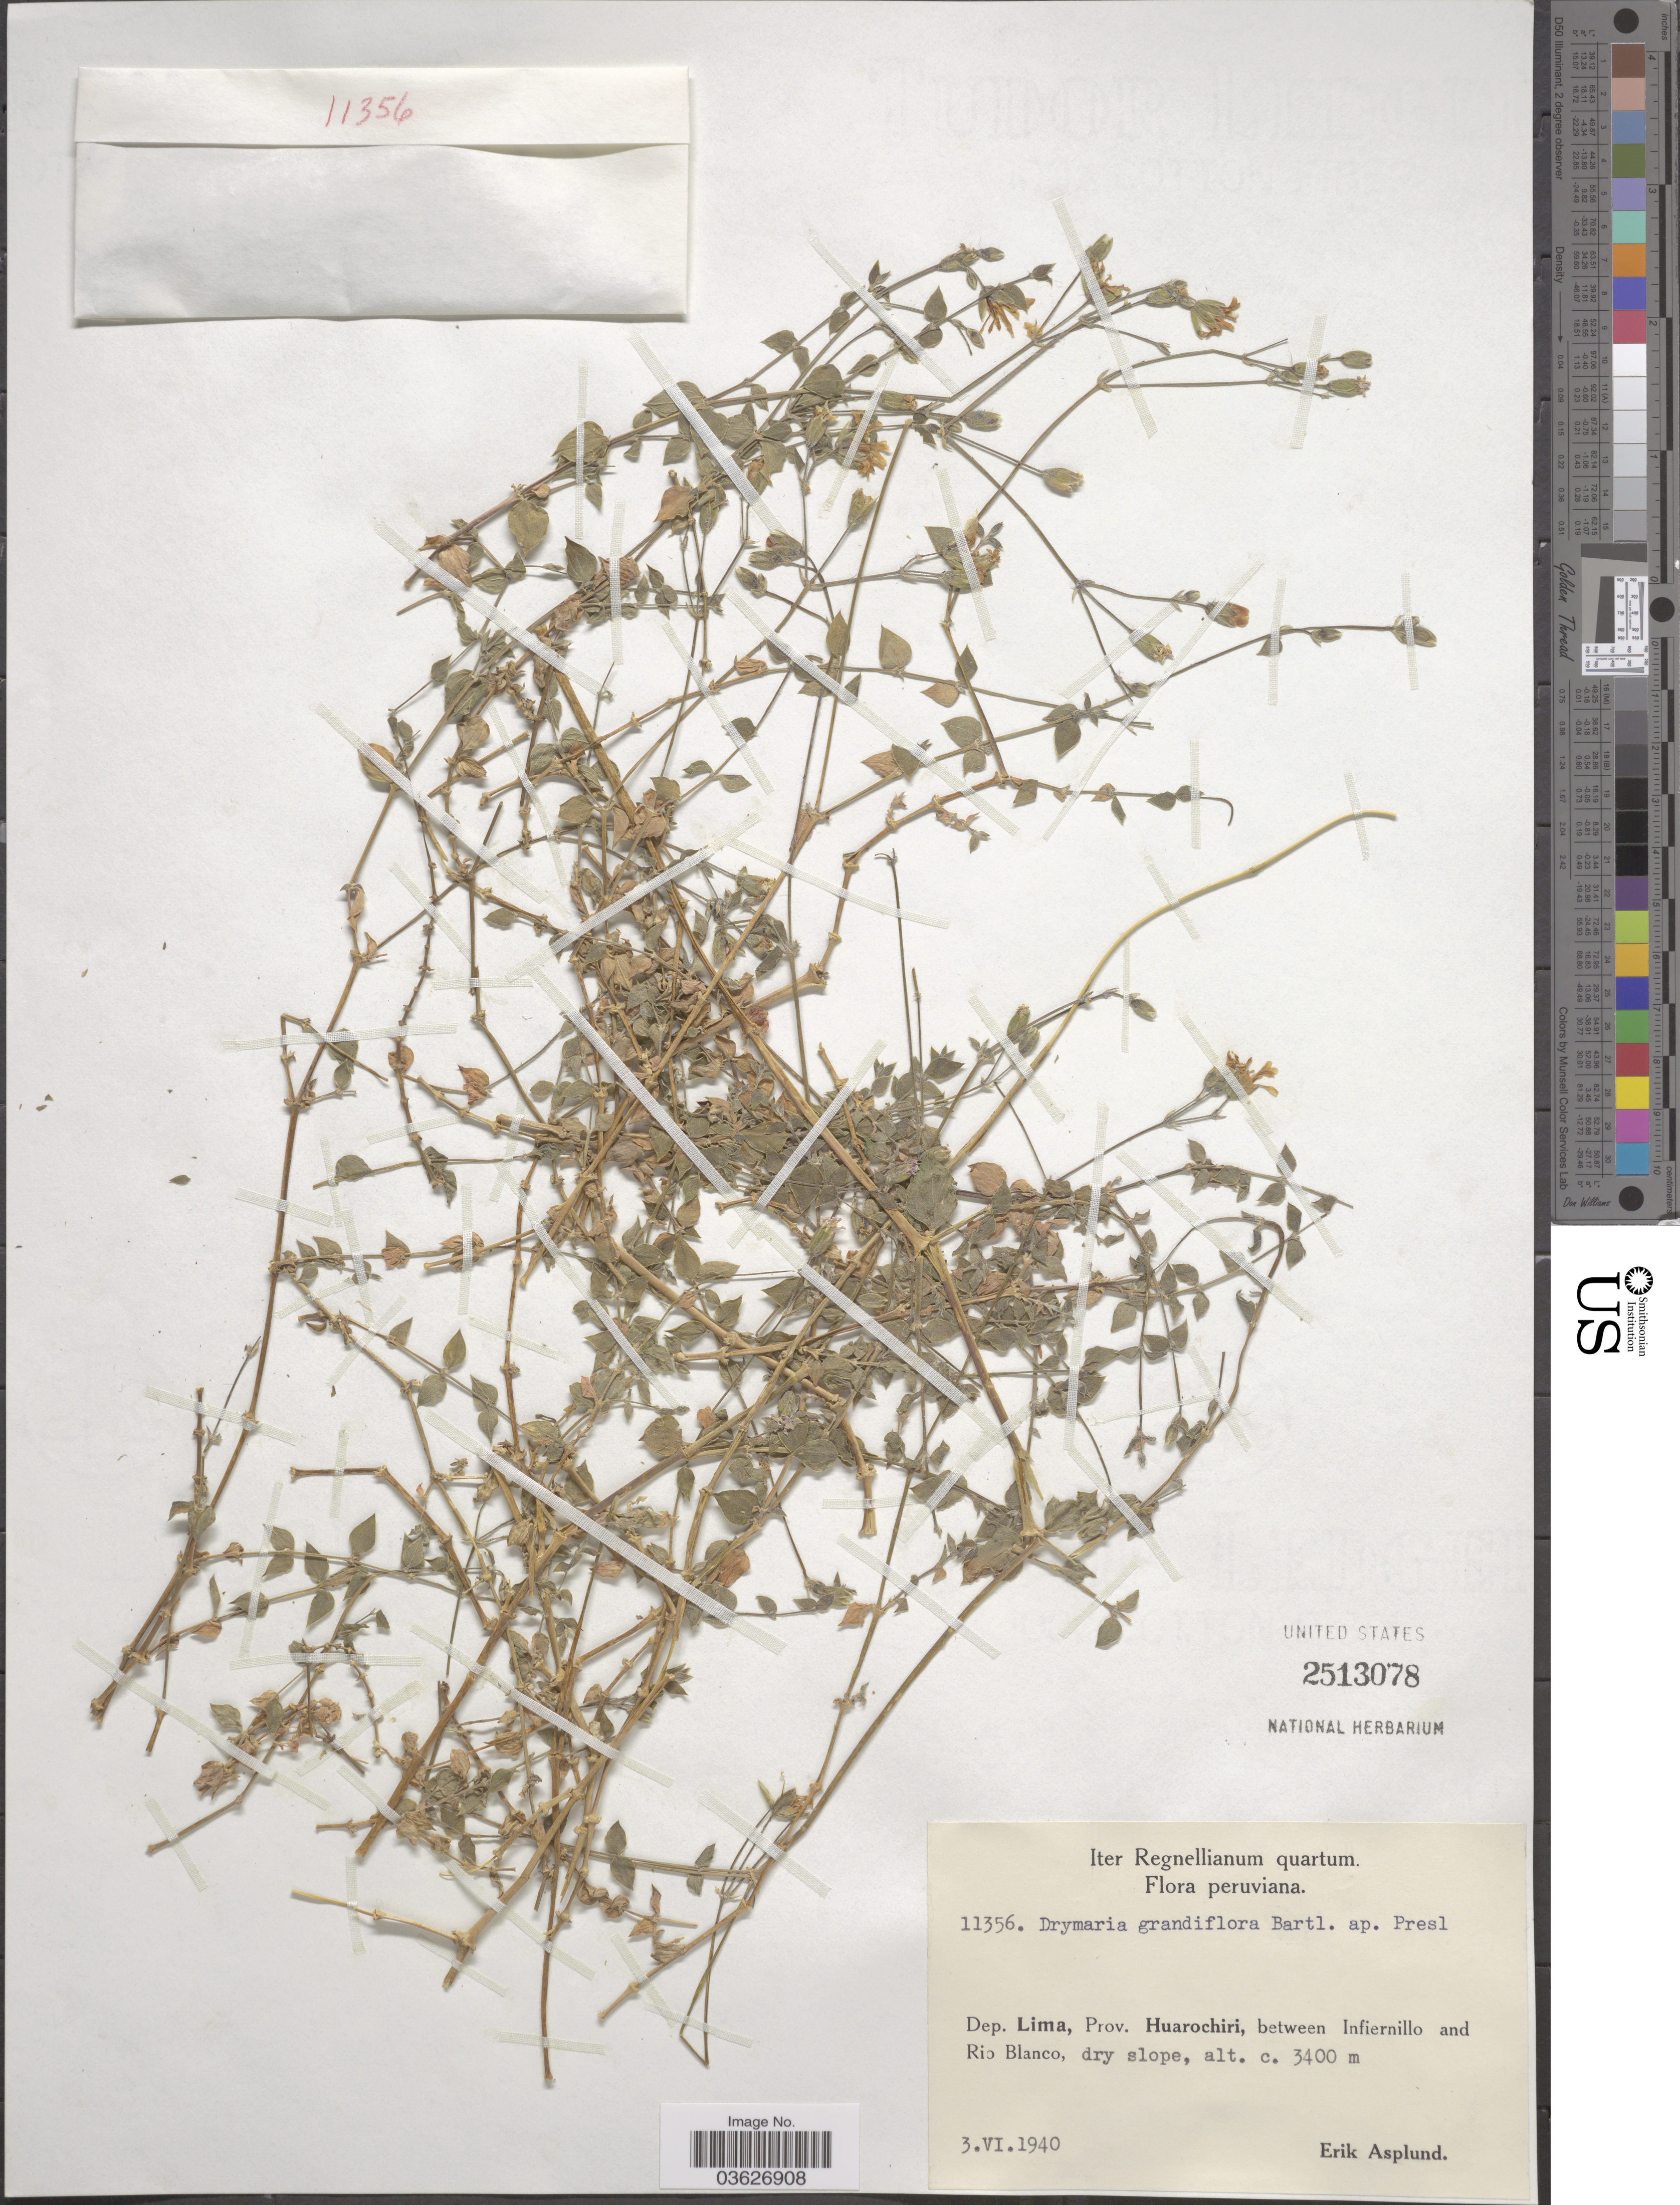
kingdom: Plantae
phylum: Tracheophyta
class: Magnoliopsida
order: Caryophyllales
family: Caryophyllaceae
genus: Drymaria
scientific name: Drymaria grandiflora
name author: Bartl.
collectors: E. Asplund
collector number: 11356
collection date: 1940-06-03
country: Peru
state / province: Lima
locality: Dep. Lima, Prov. Huarochiri, between Infiernillo and Rio Blanco.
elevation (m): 3400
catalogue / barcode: US 2513078